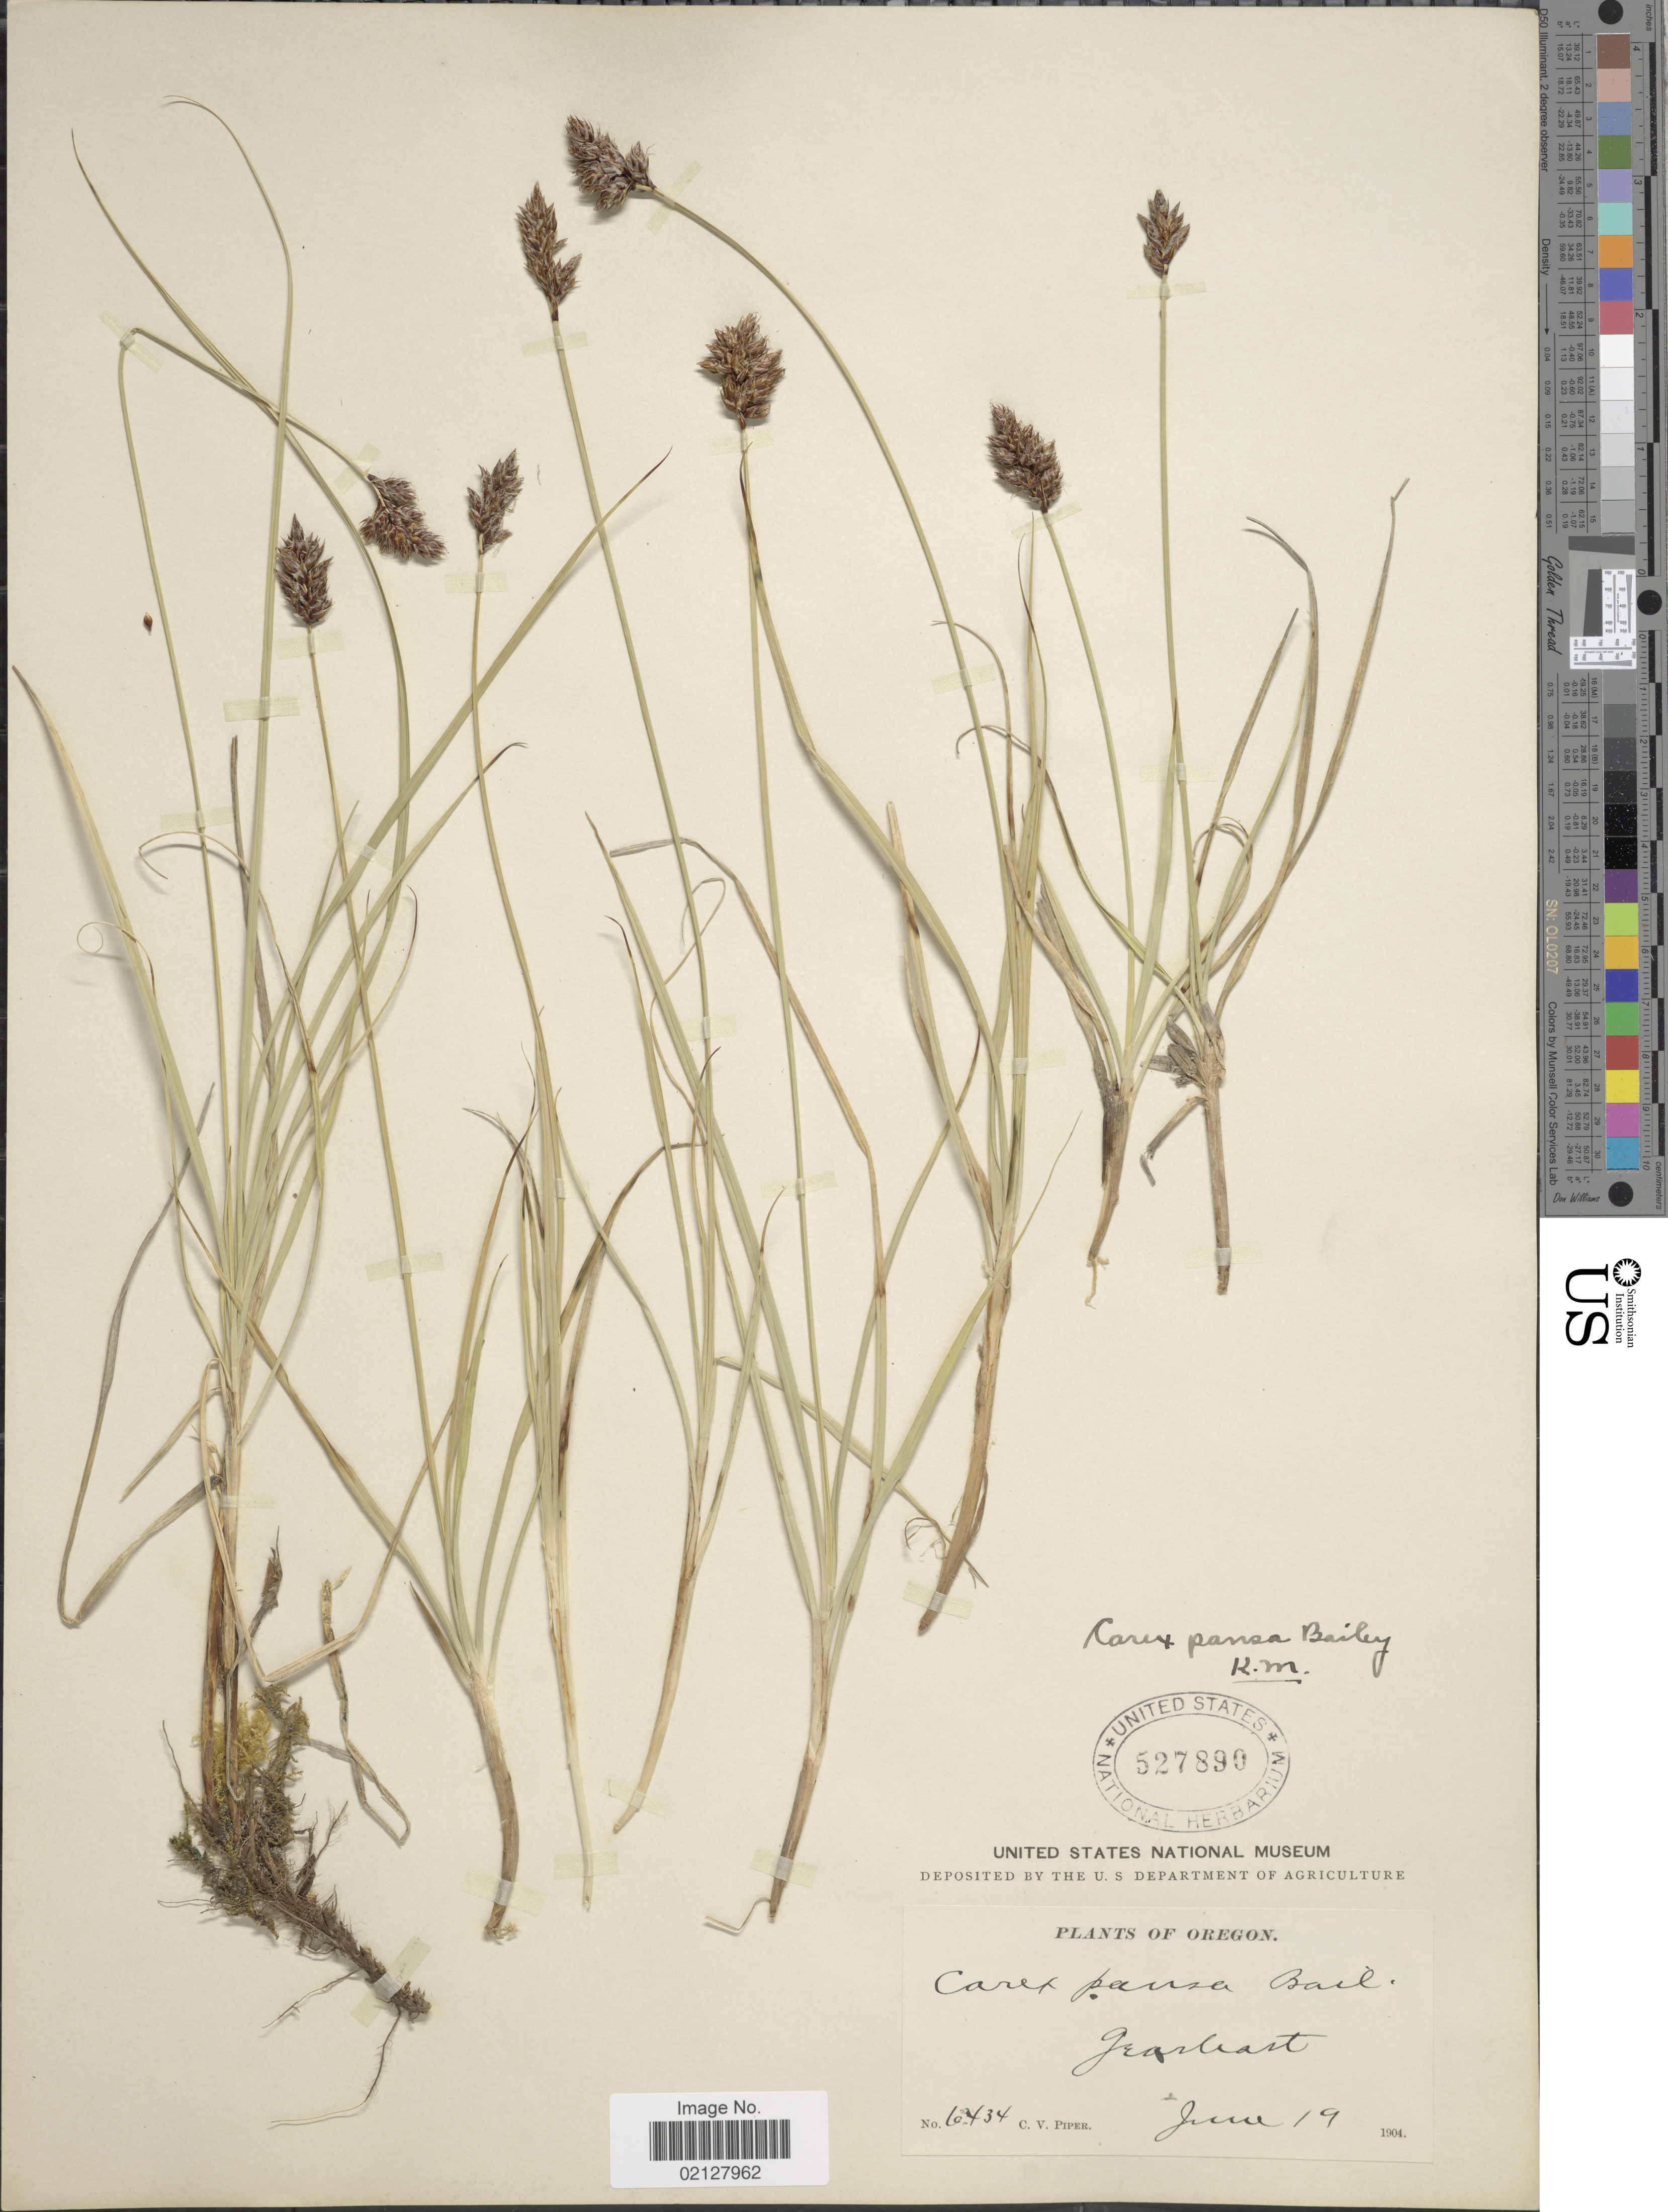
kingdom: Plantae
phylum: Tracheophyta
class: Liliopsida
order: Poales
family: Cyperaceae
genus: Carex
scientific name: Carex pansa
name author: L.H. Bailey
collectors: C. V. Piper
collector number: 6434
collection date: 1904-06-19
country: United States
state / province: Oregon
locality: Gearhart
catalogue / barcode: US 527890